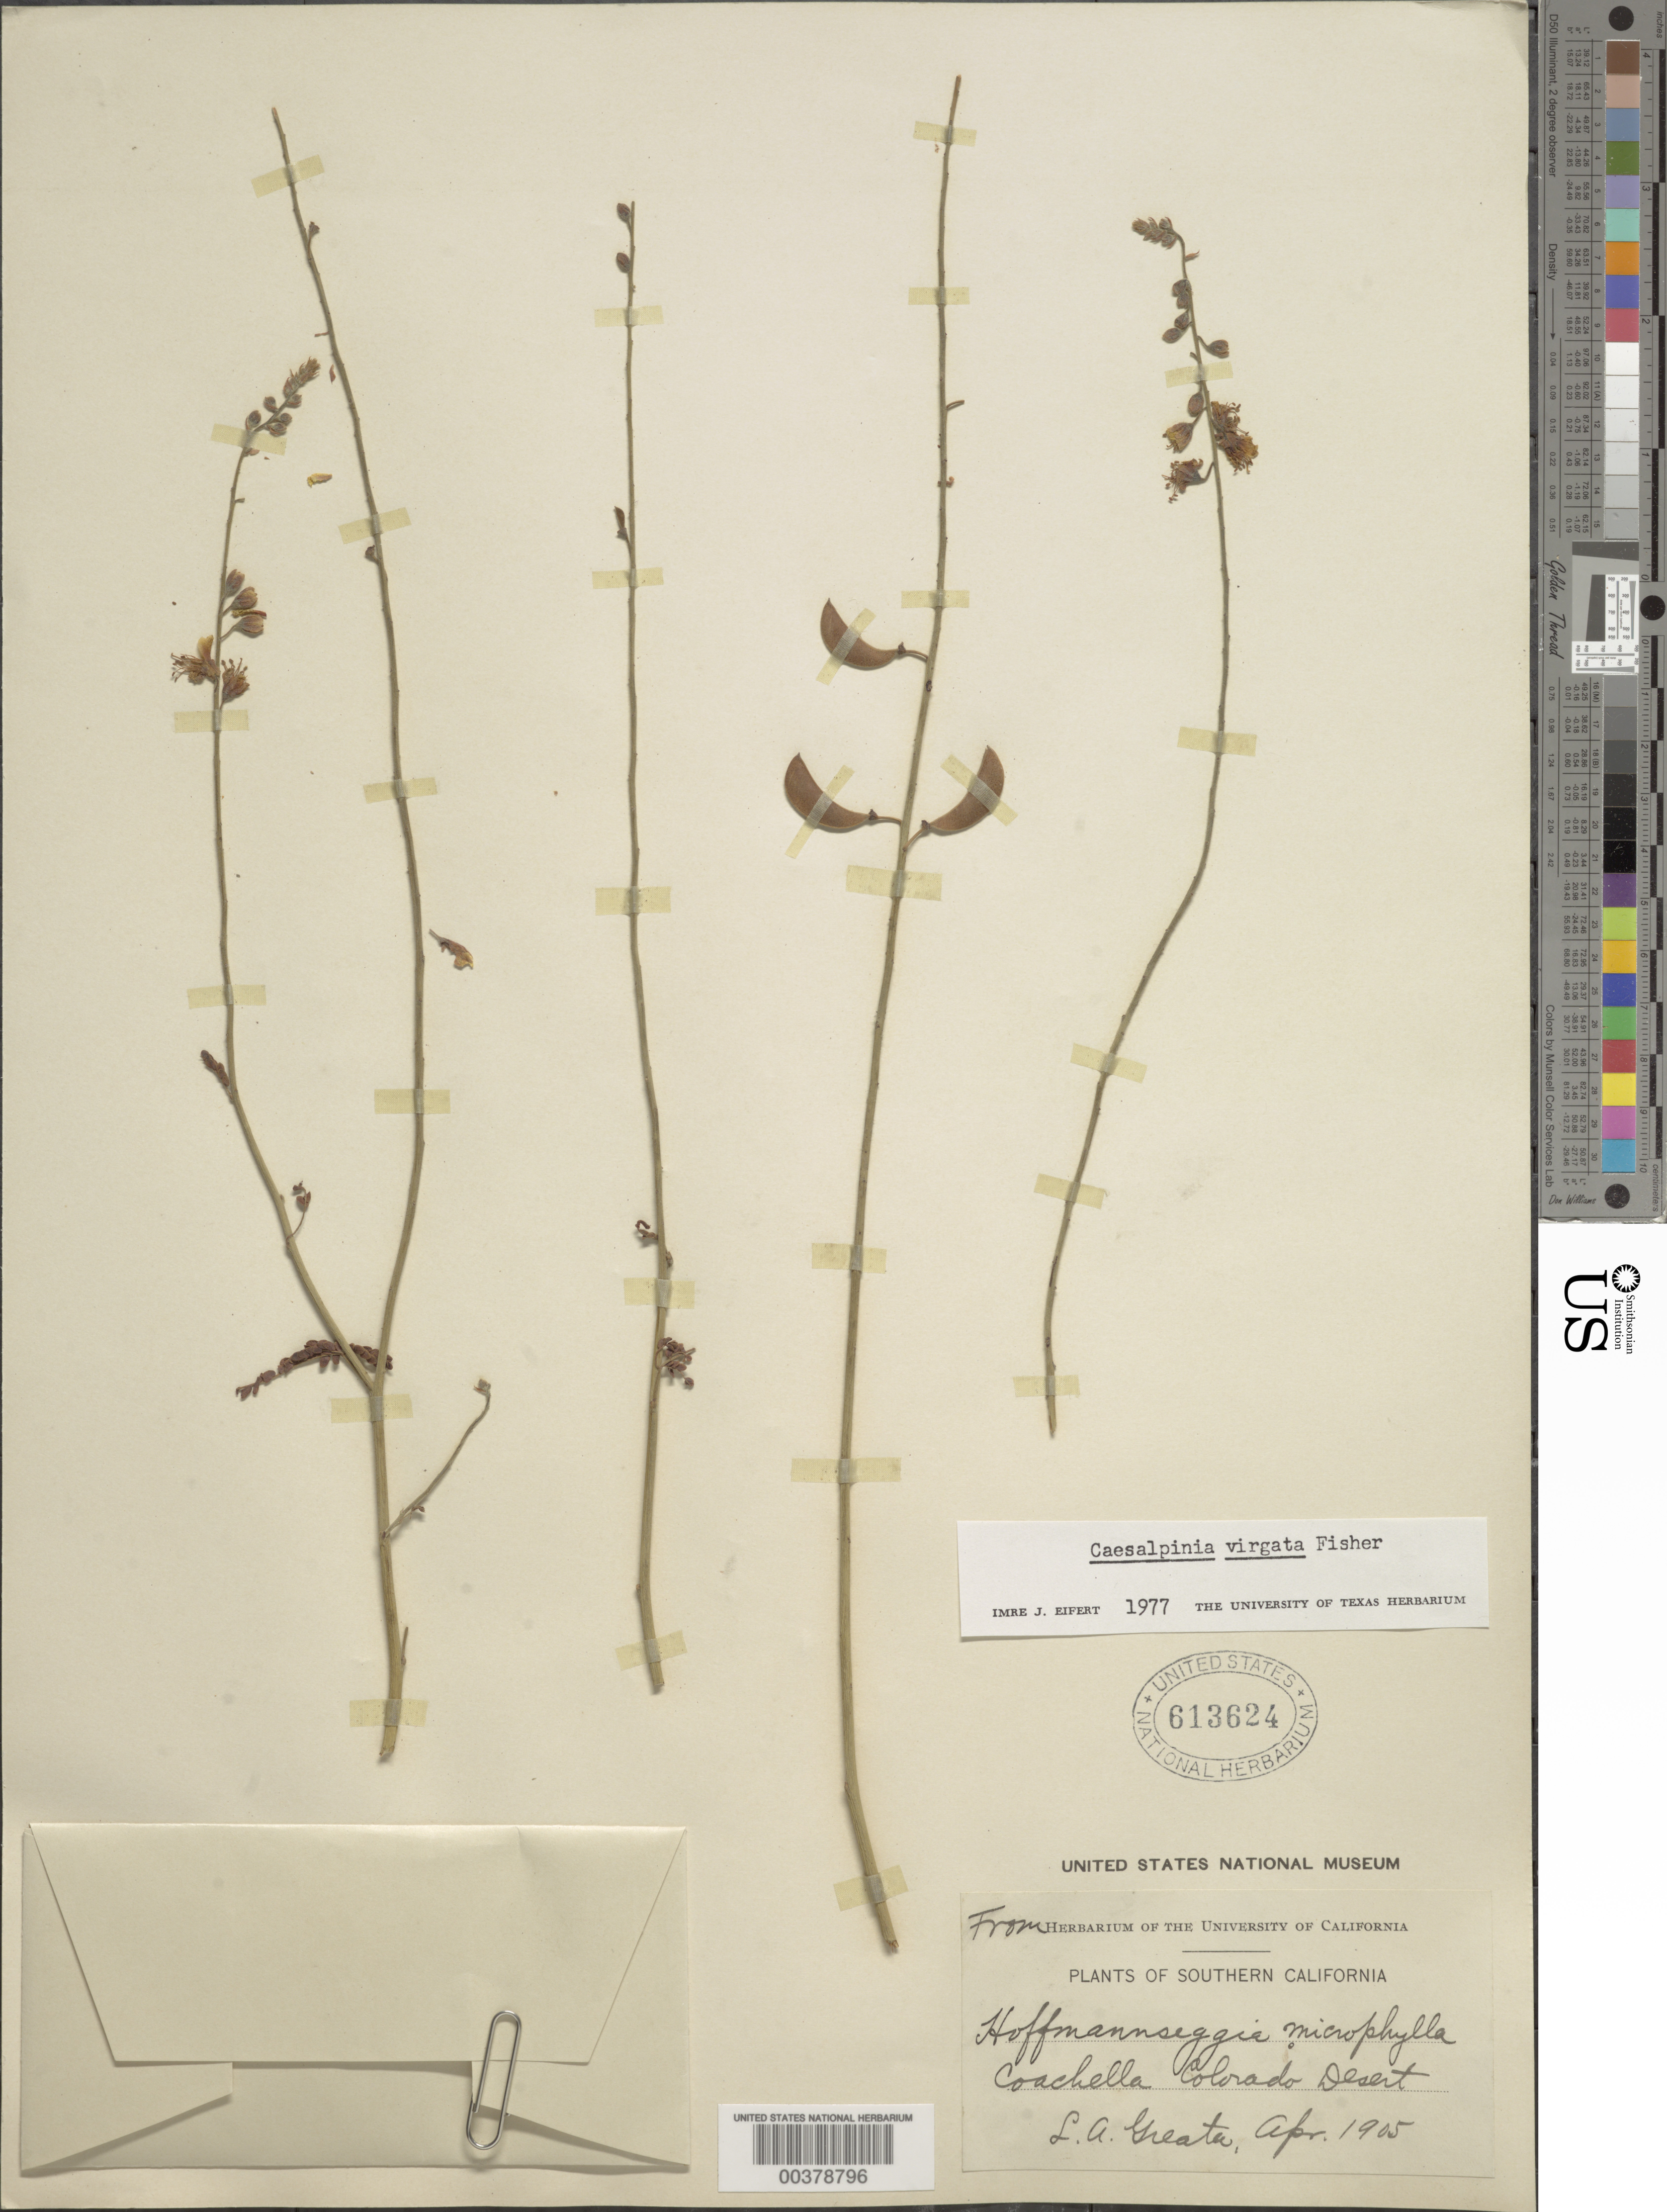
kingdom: Plantae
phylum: Tracheophyta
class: Magnoliopsida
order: Fabales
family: Fabaceae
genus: Hoffmannseggia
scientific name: Hoffmannseggia microphylla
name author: Torr.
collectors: L. Greata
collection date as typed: Apr 1905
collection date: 1905-04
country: United States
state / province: California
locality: Colorado desert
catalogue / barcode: US 613624